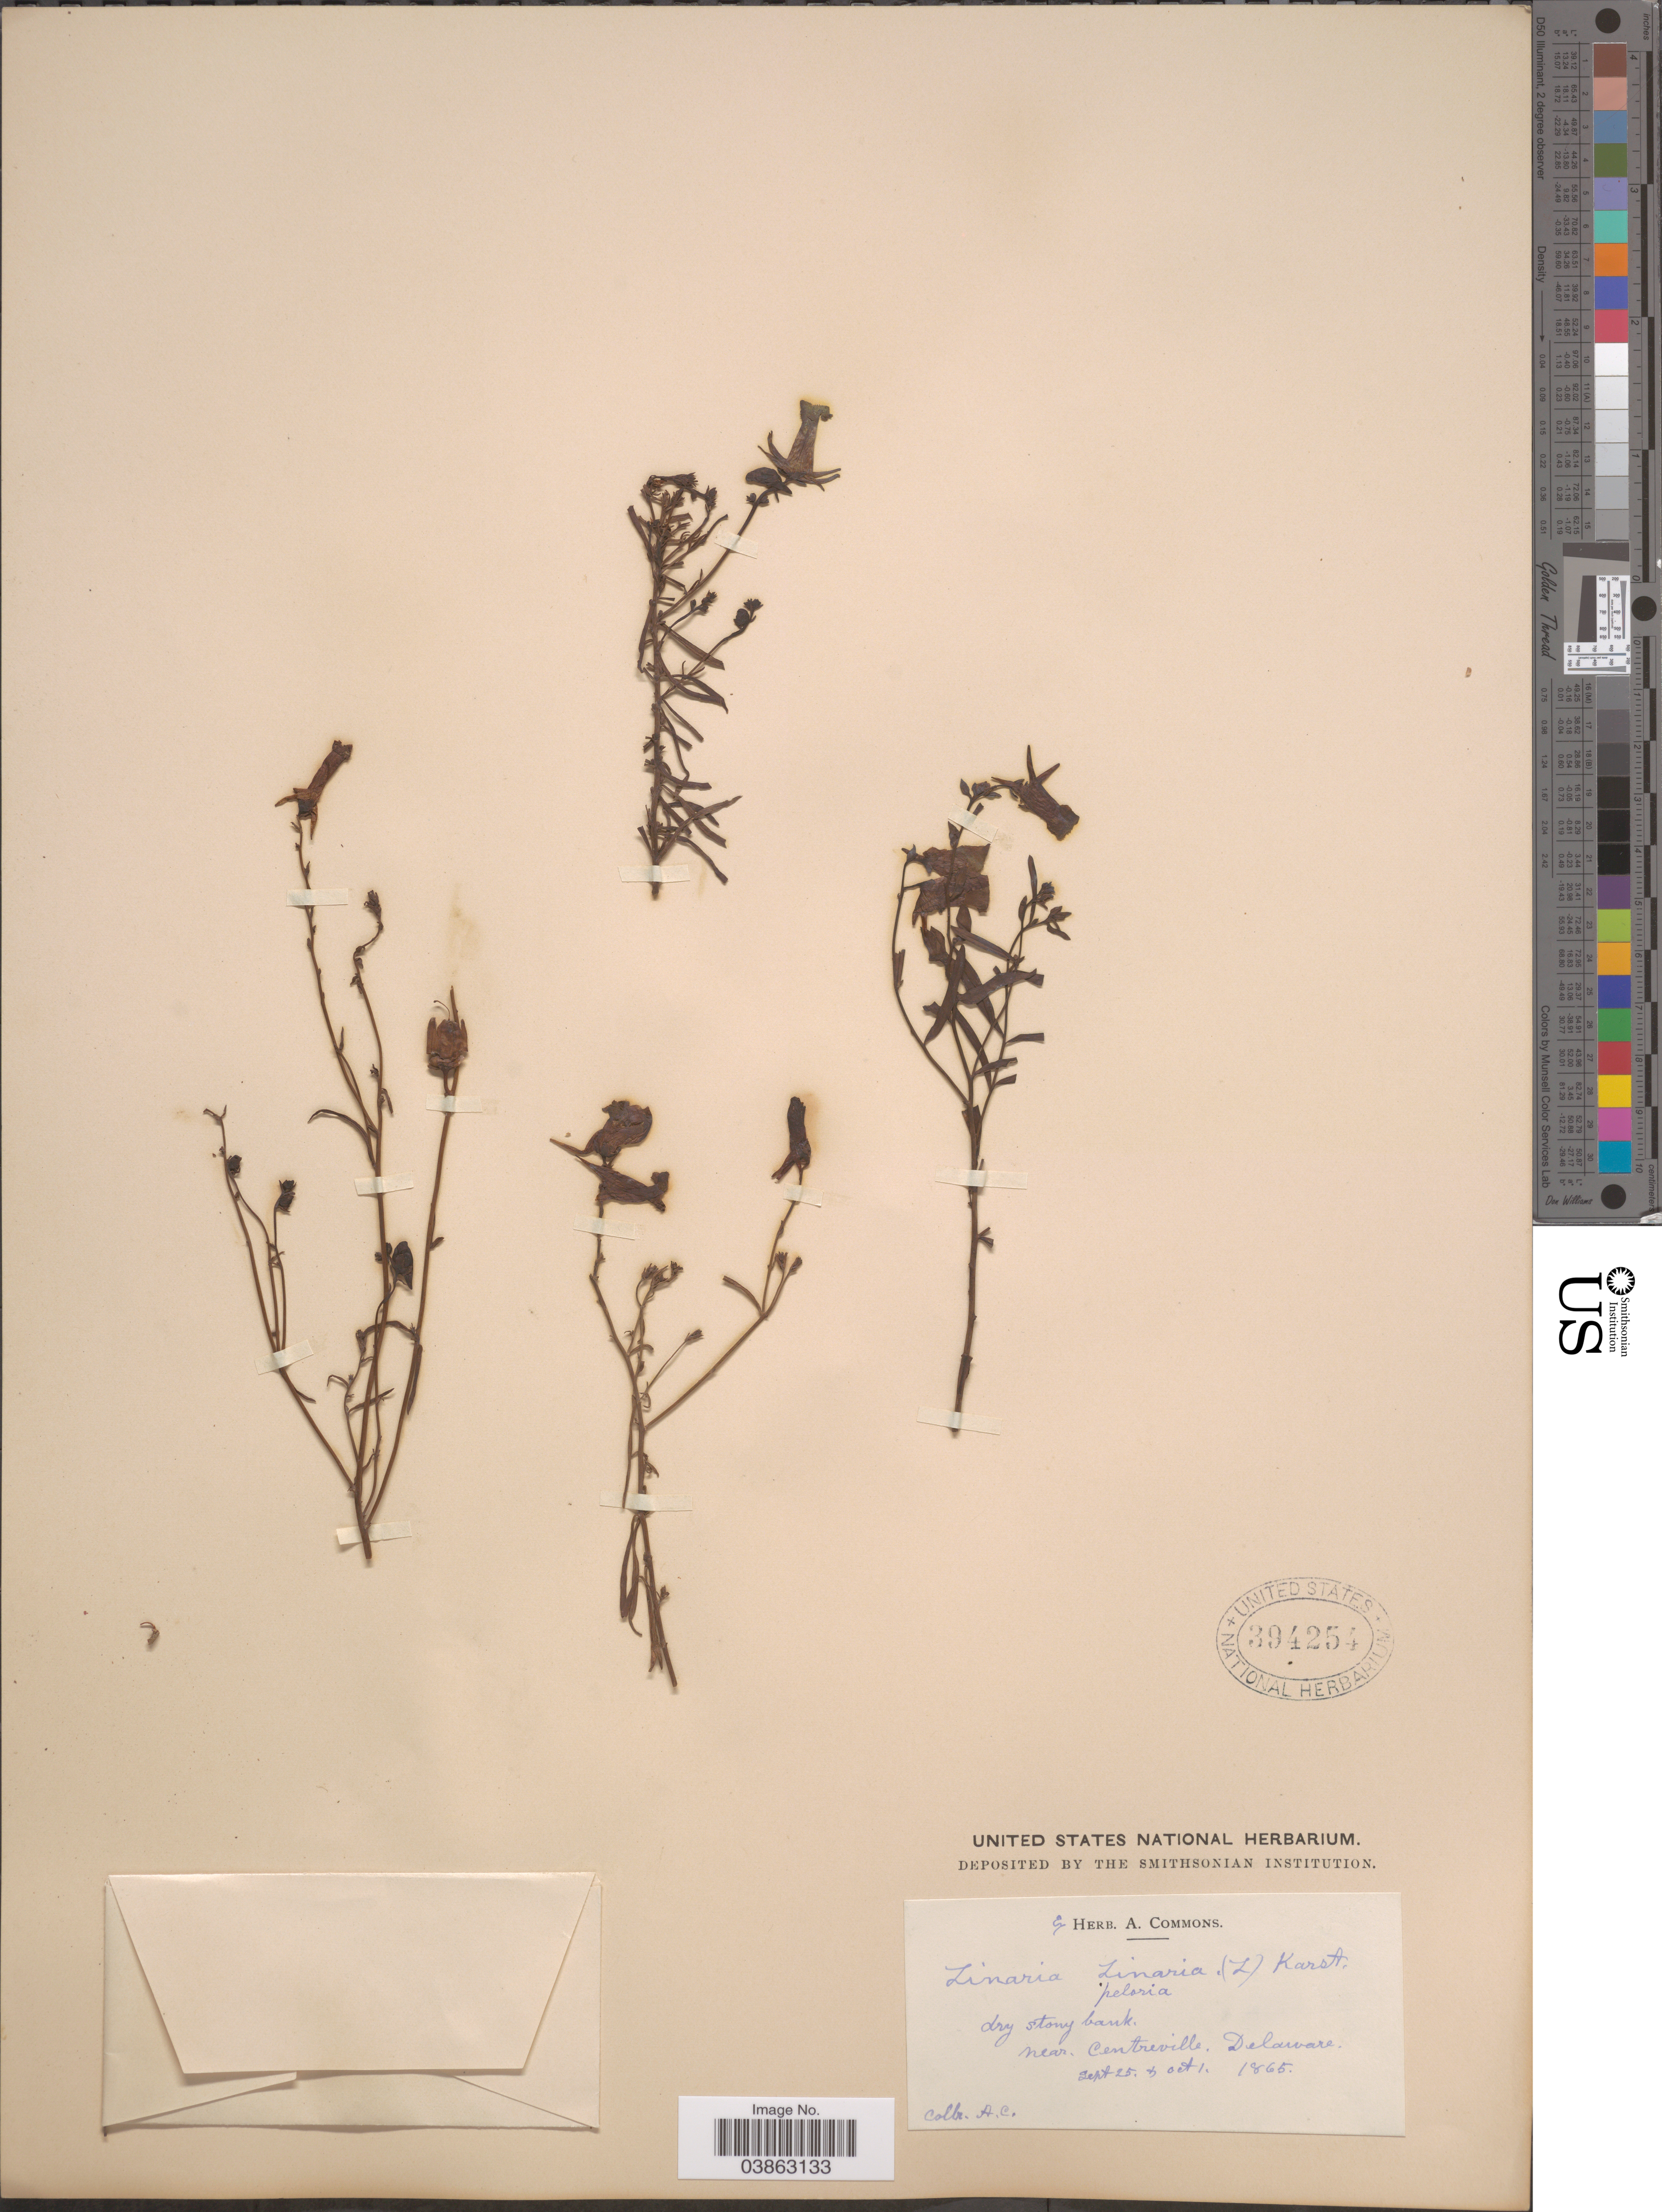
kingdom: Plantae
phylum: Tracheophyta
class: Magnoliopsida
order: Lamiales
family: Plantaginaceae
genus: Linaria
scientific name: Linaria vulgaris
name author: Mill.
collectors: A. Commons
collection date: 1865-09-25/1865-10-01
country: United States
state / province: Delaware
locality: Near Centreville.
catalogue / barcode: US 394254